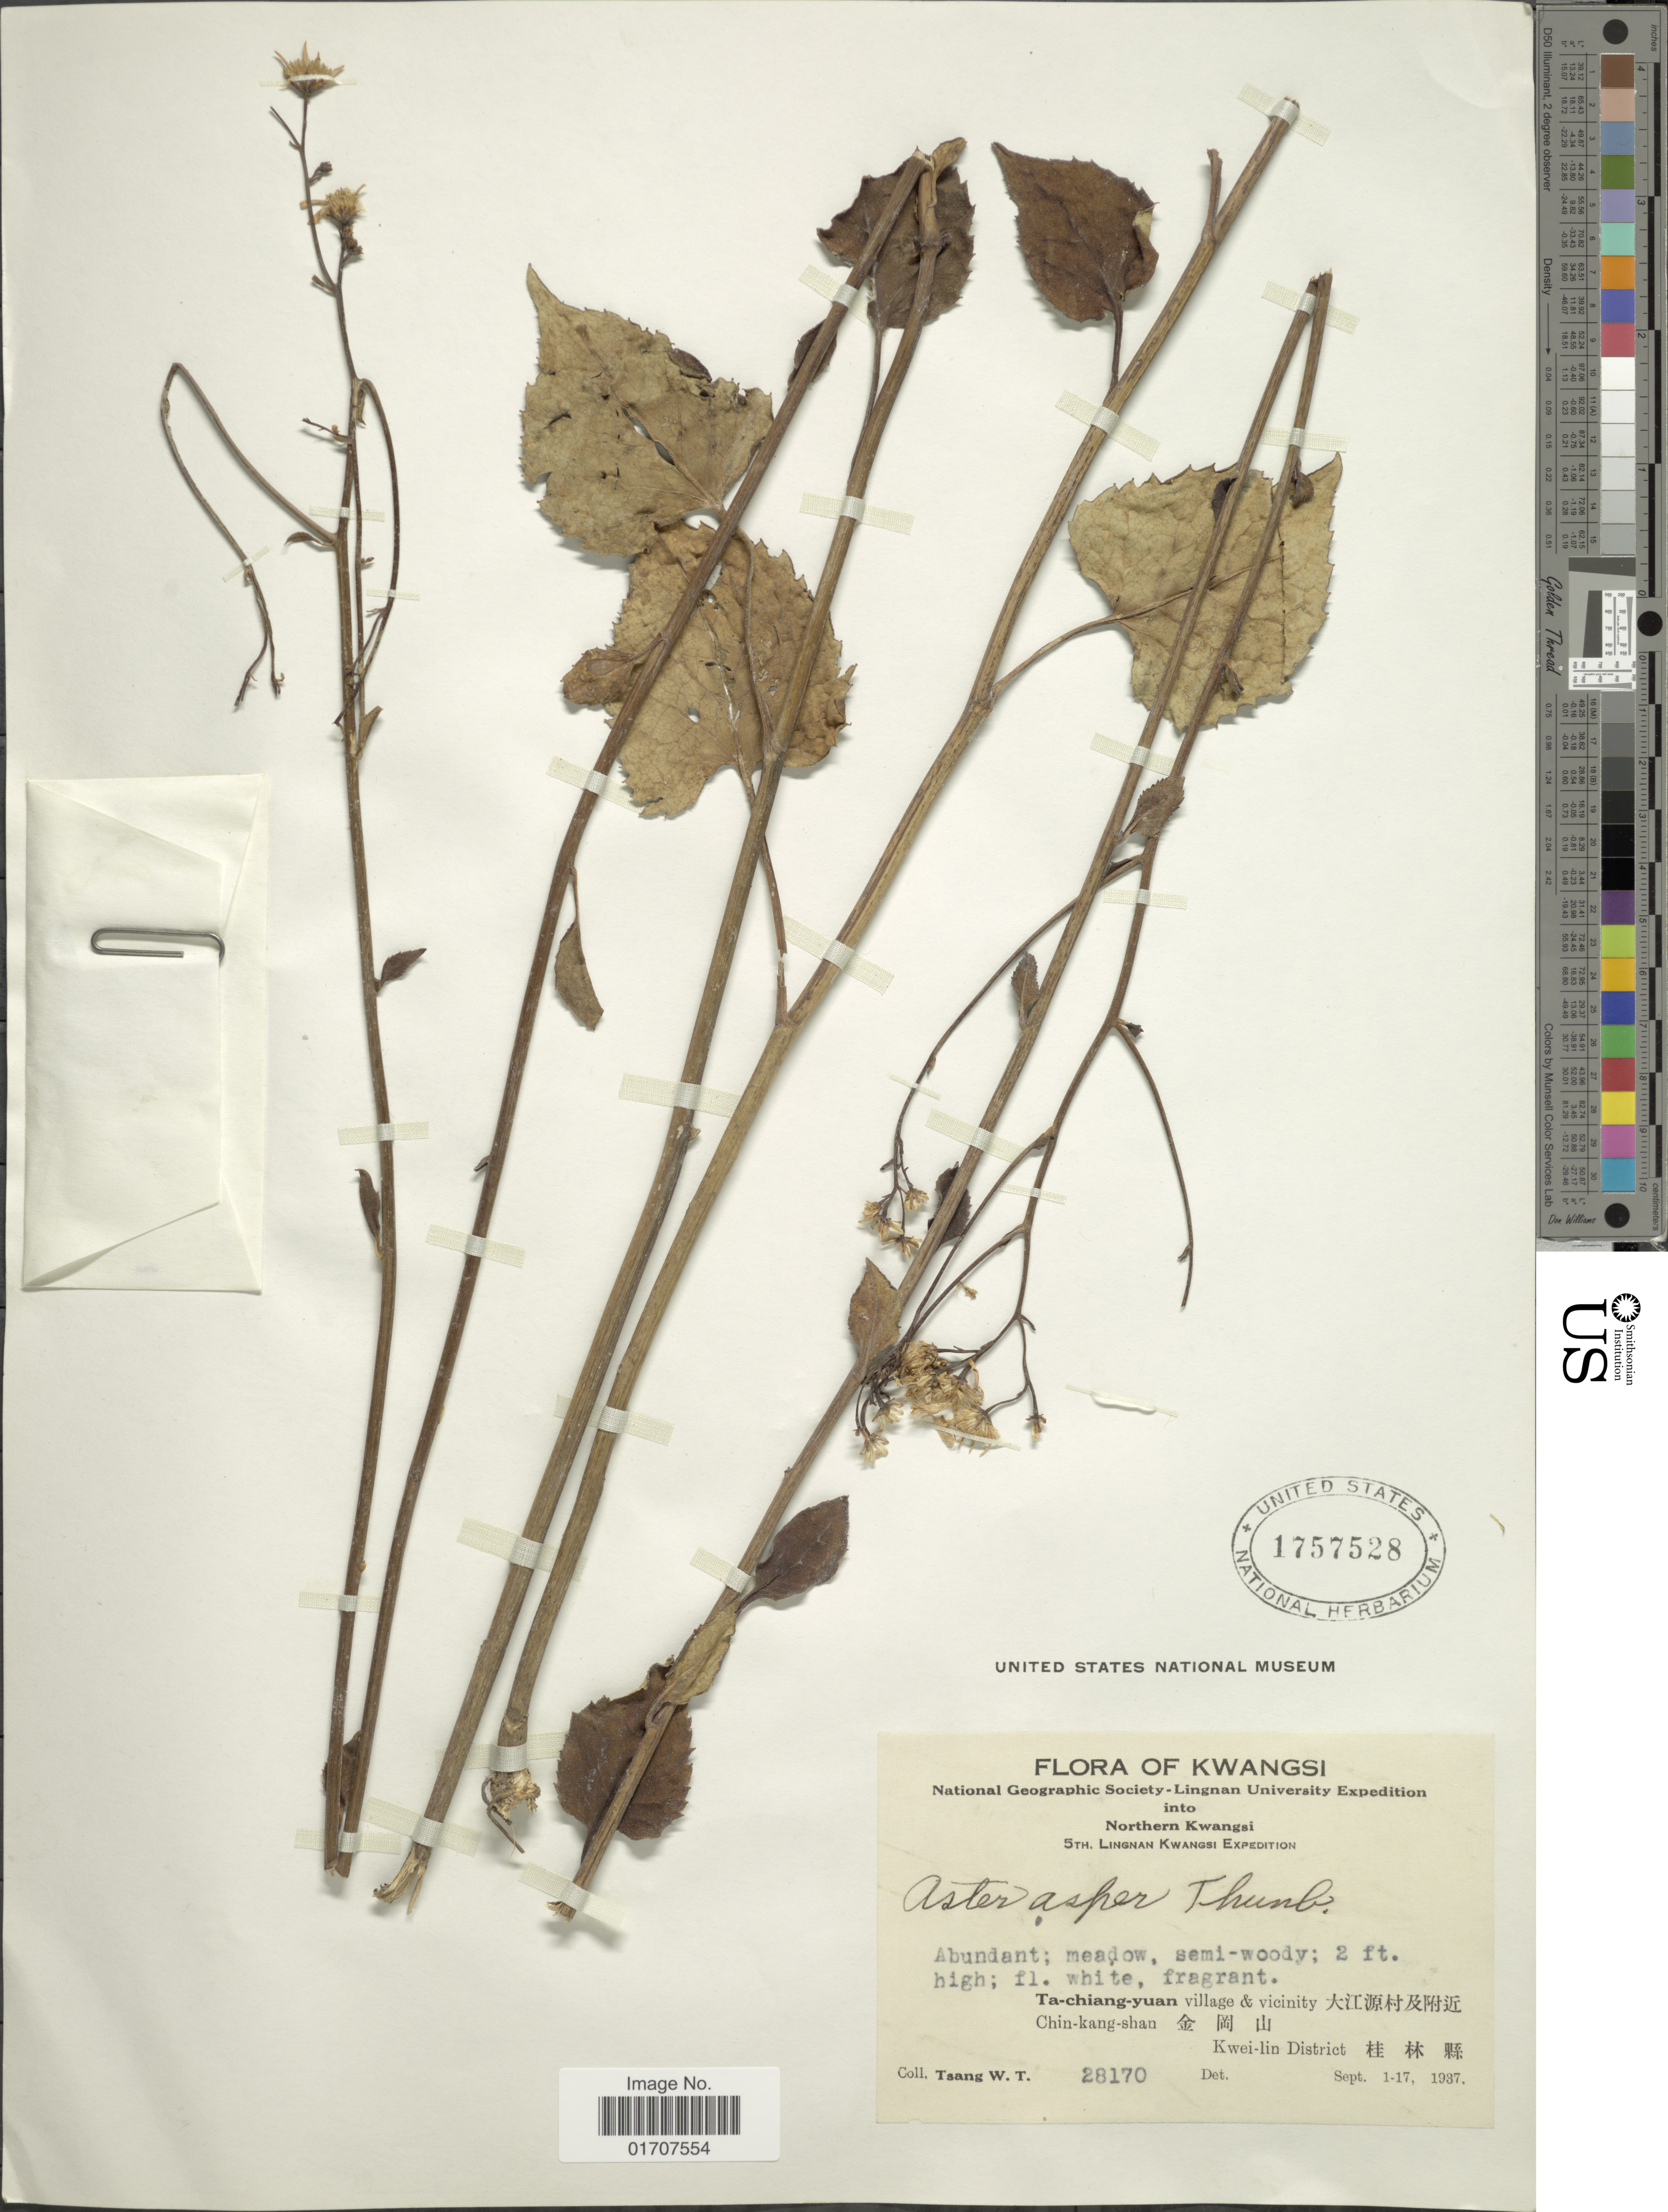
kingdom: Plantae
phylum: Tracheophyta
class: Magnoliopsida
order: Asterales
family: Asteraceae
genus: Doellingeria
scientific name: Doellingeria scaber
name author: (Thunb.) Nees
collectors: W. T. Tsang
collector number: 28170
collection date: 1937-09-01/1937-09-17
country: China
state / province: Guangxi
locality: Kwangsi, Northen Kwangsi, Ta-chiang-yuan village & vicinity, Chin-kan-shan, Kwei-lin District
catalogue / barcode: US 1757528